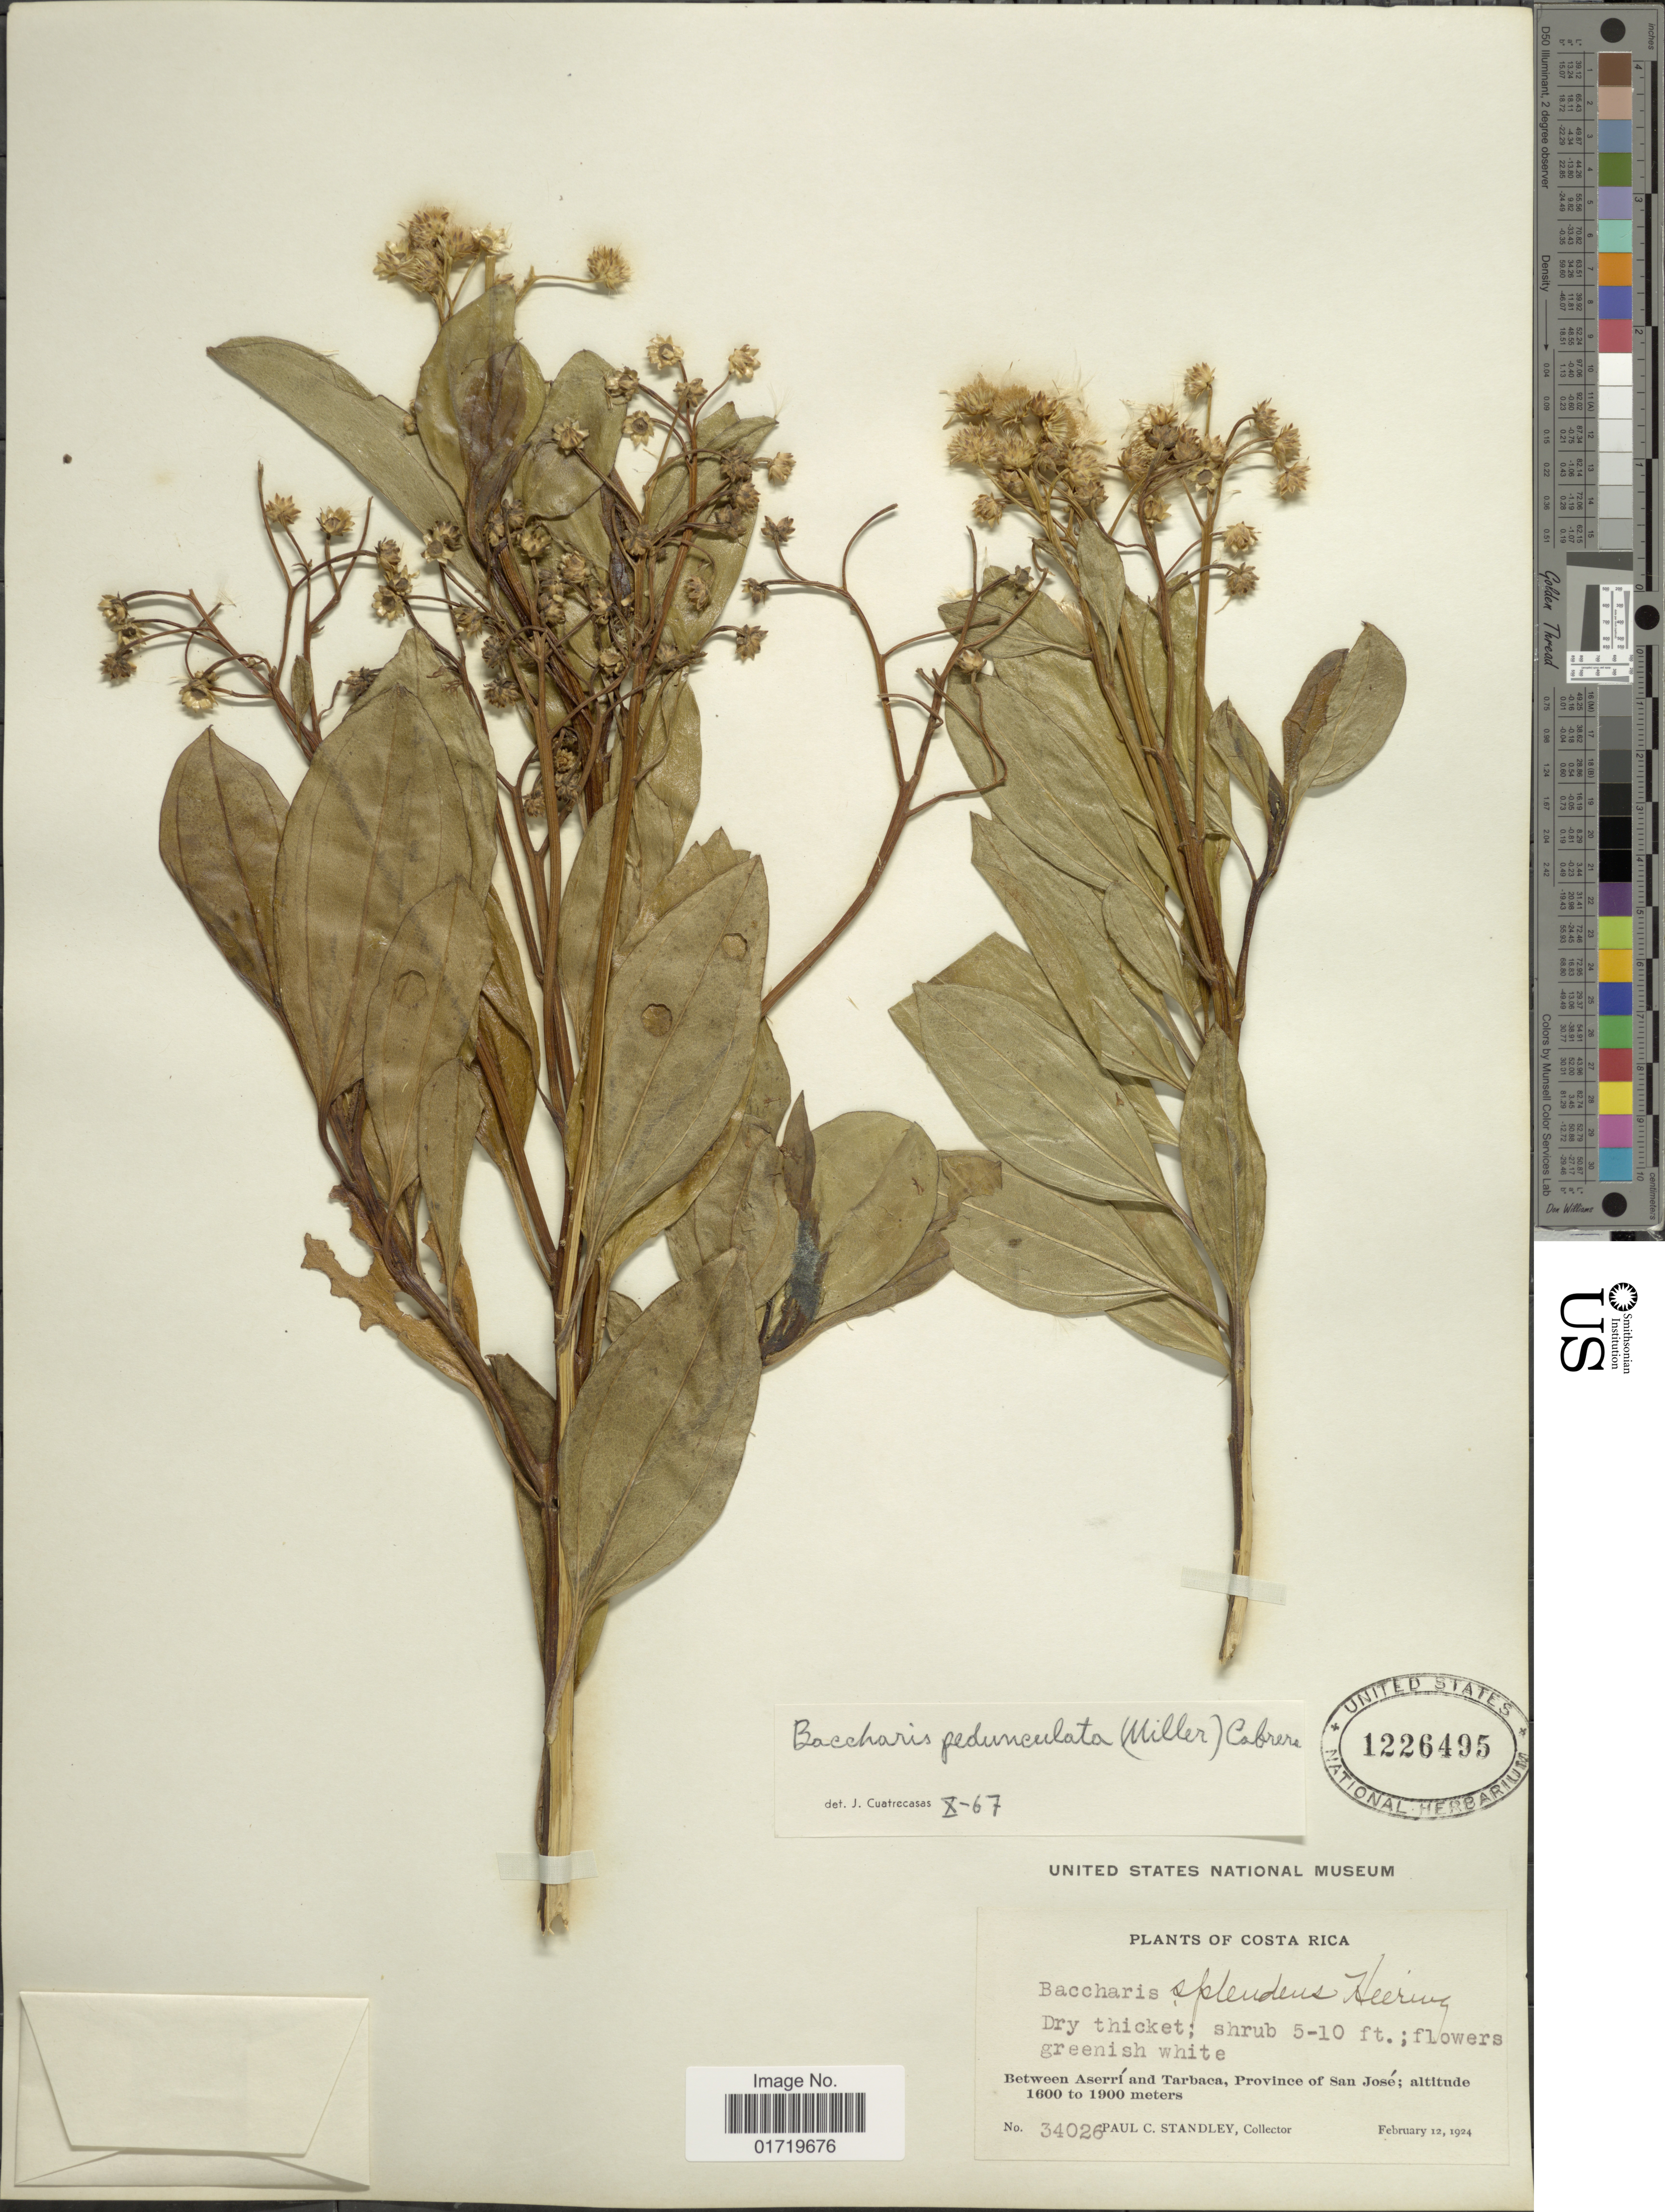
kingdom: Plantae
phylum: Tracheophyta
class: Magnoliopsida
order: Asterales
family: Asteraceae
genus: Baccharis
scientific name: Baccharis pedunculata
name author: (Mill.) Cabrera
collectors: P. C. Standley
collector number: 34026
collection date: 1924-02-12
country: Costa Rica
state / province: San José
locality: Between Aserri and Tarbaca, Province of San Jose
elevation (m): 1600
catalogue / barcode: US 1226495